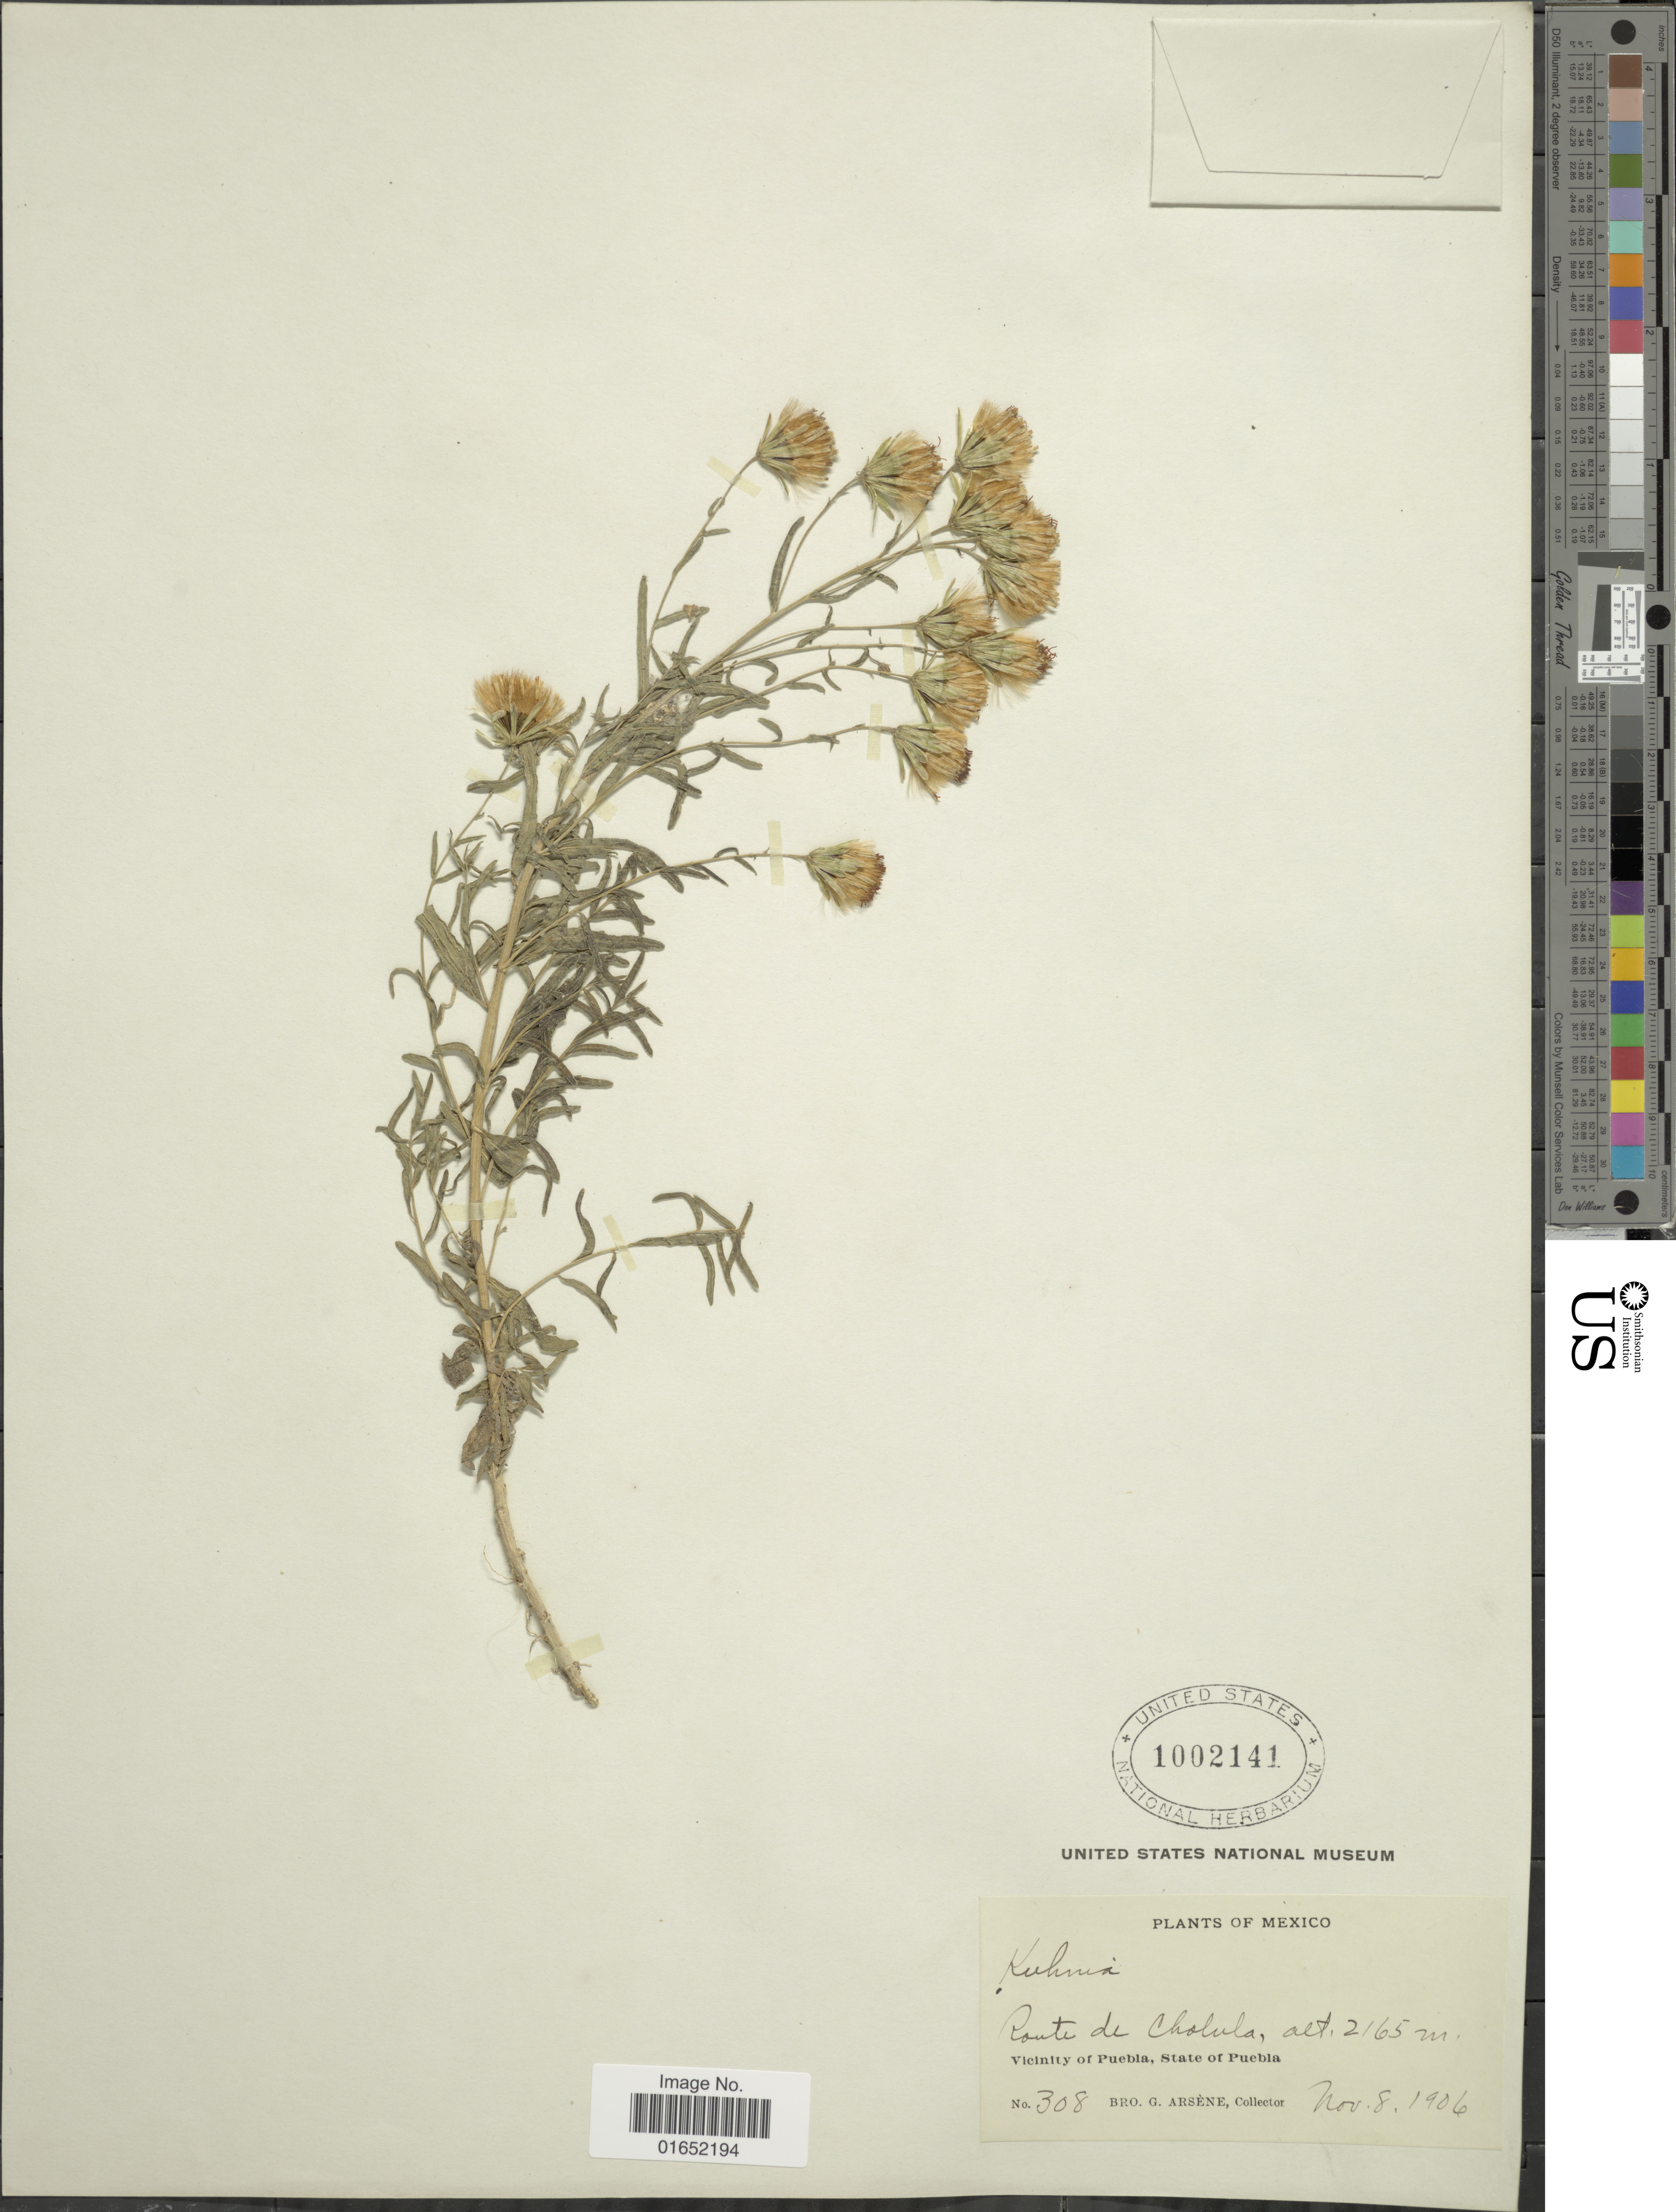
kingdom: Plantae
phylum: Tracheophyta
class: Magnoliopsida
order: Asterales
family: Asteraceae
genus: Brickellia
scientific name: Brickellia rosmarinifolia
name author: (Vent.) W.A. Weber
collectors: Bro. G. Arsène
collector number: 308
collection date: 1906-11-08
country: Mexico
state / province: Puebla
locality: Route de Cholula, Vicinity of Puebla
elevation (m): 2165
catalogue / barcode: US 1002141